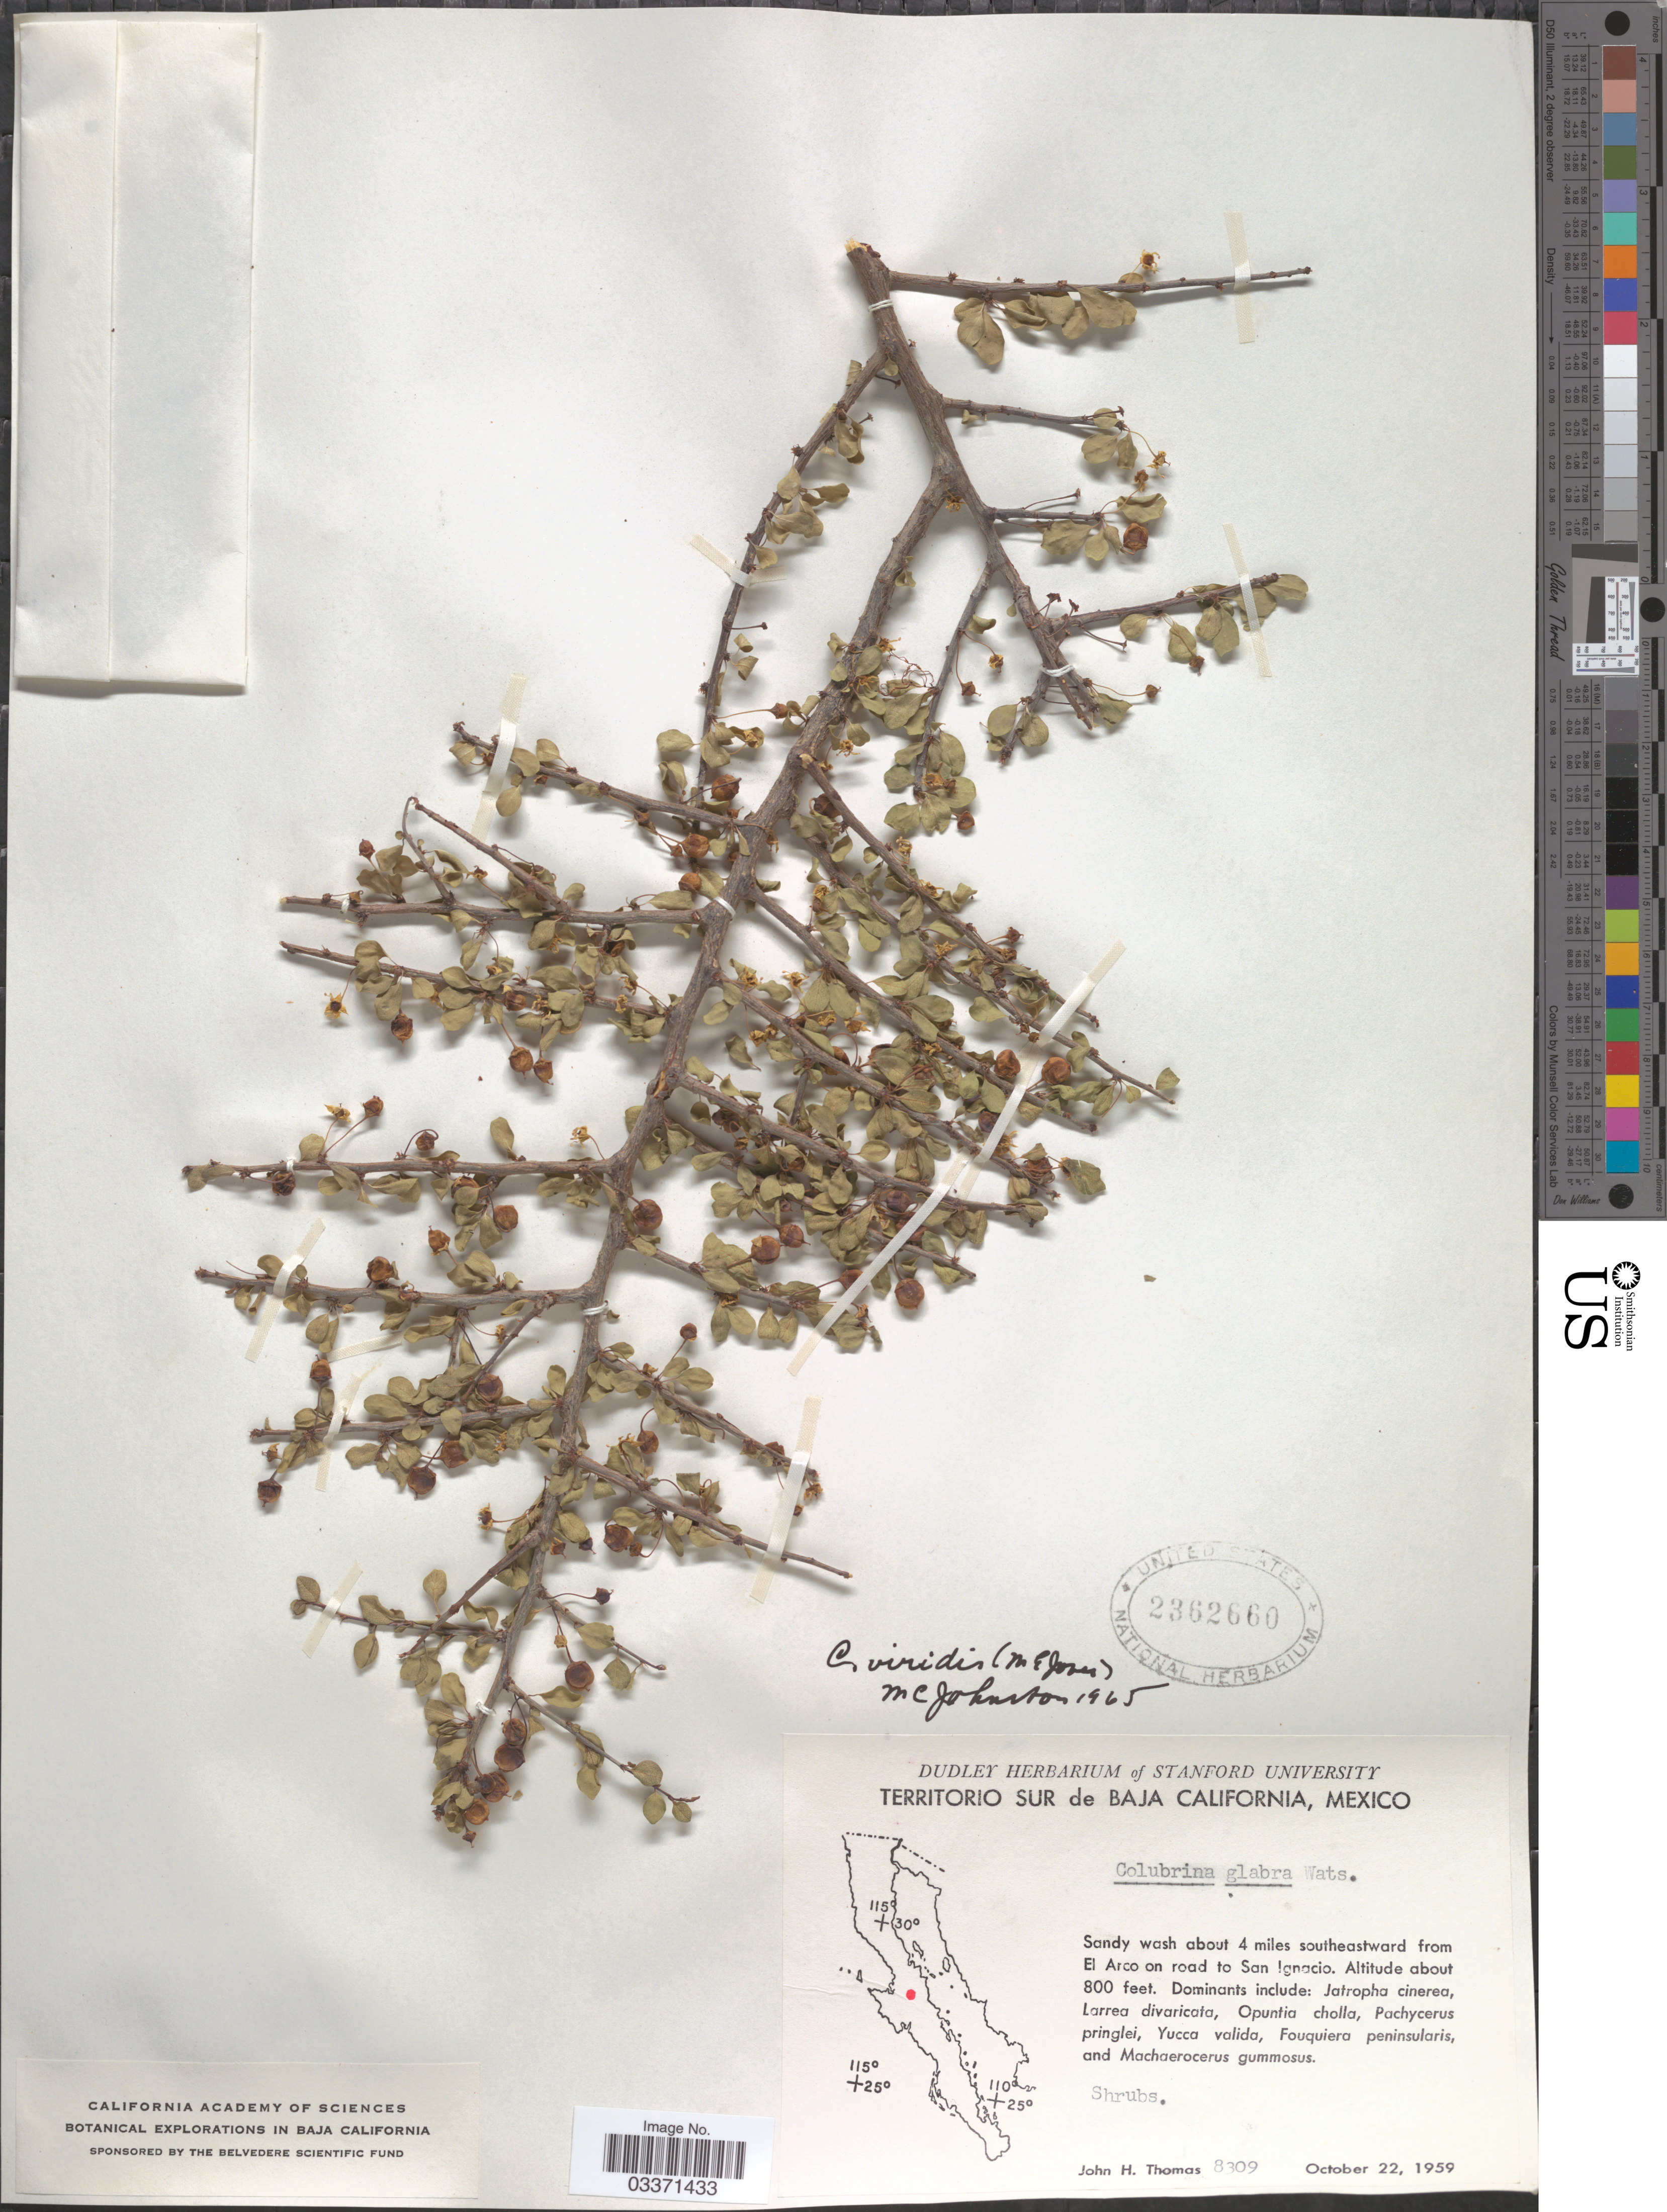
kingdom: Plantae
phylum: Tracheophyta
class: Magnoliopsida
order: Rosales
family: Rhamnaceae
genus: Colubrina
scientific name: Colubrina viridis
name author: (M.E. Jones) M.C. Johnst.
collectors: J. H. Thomas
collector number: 8309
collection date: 1959-10-22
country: Mexico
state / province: Baja California Sur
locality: Territorio Sur de Baja California. Sandy wash about 4 miles southeastward from El Arco on road to San Ignacio.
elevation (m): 244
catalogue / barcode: US 2362660